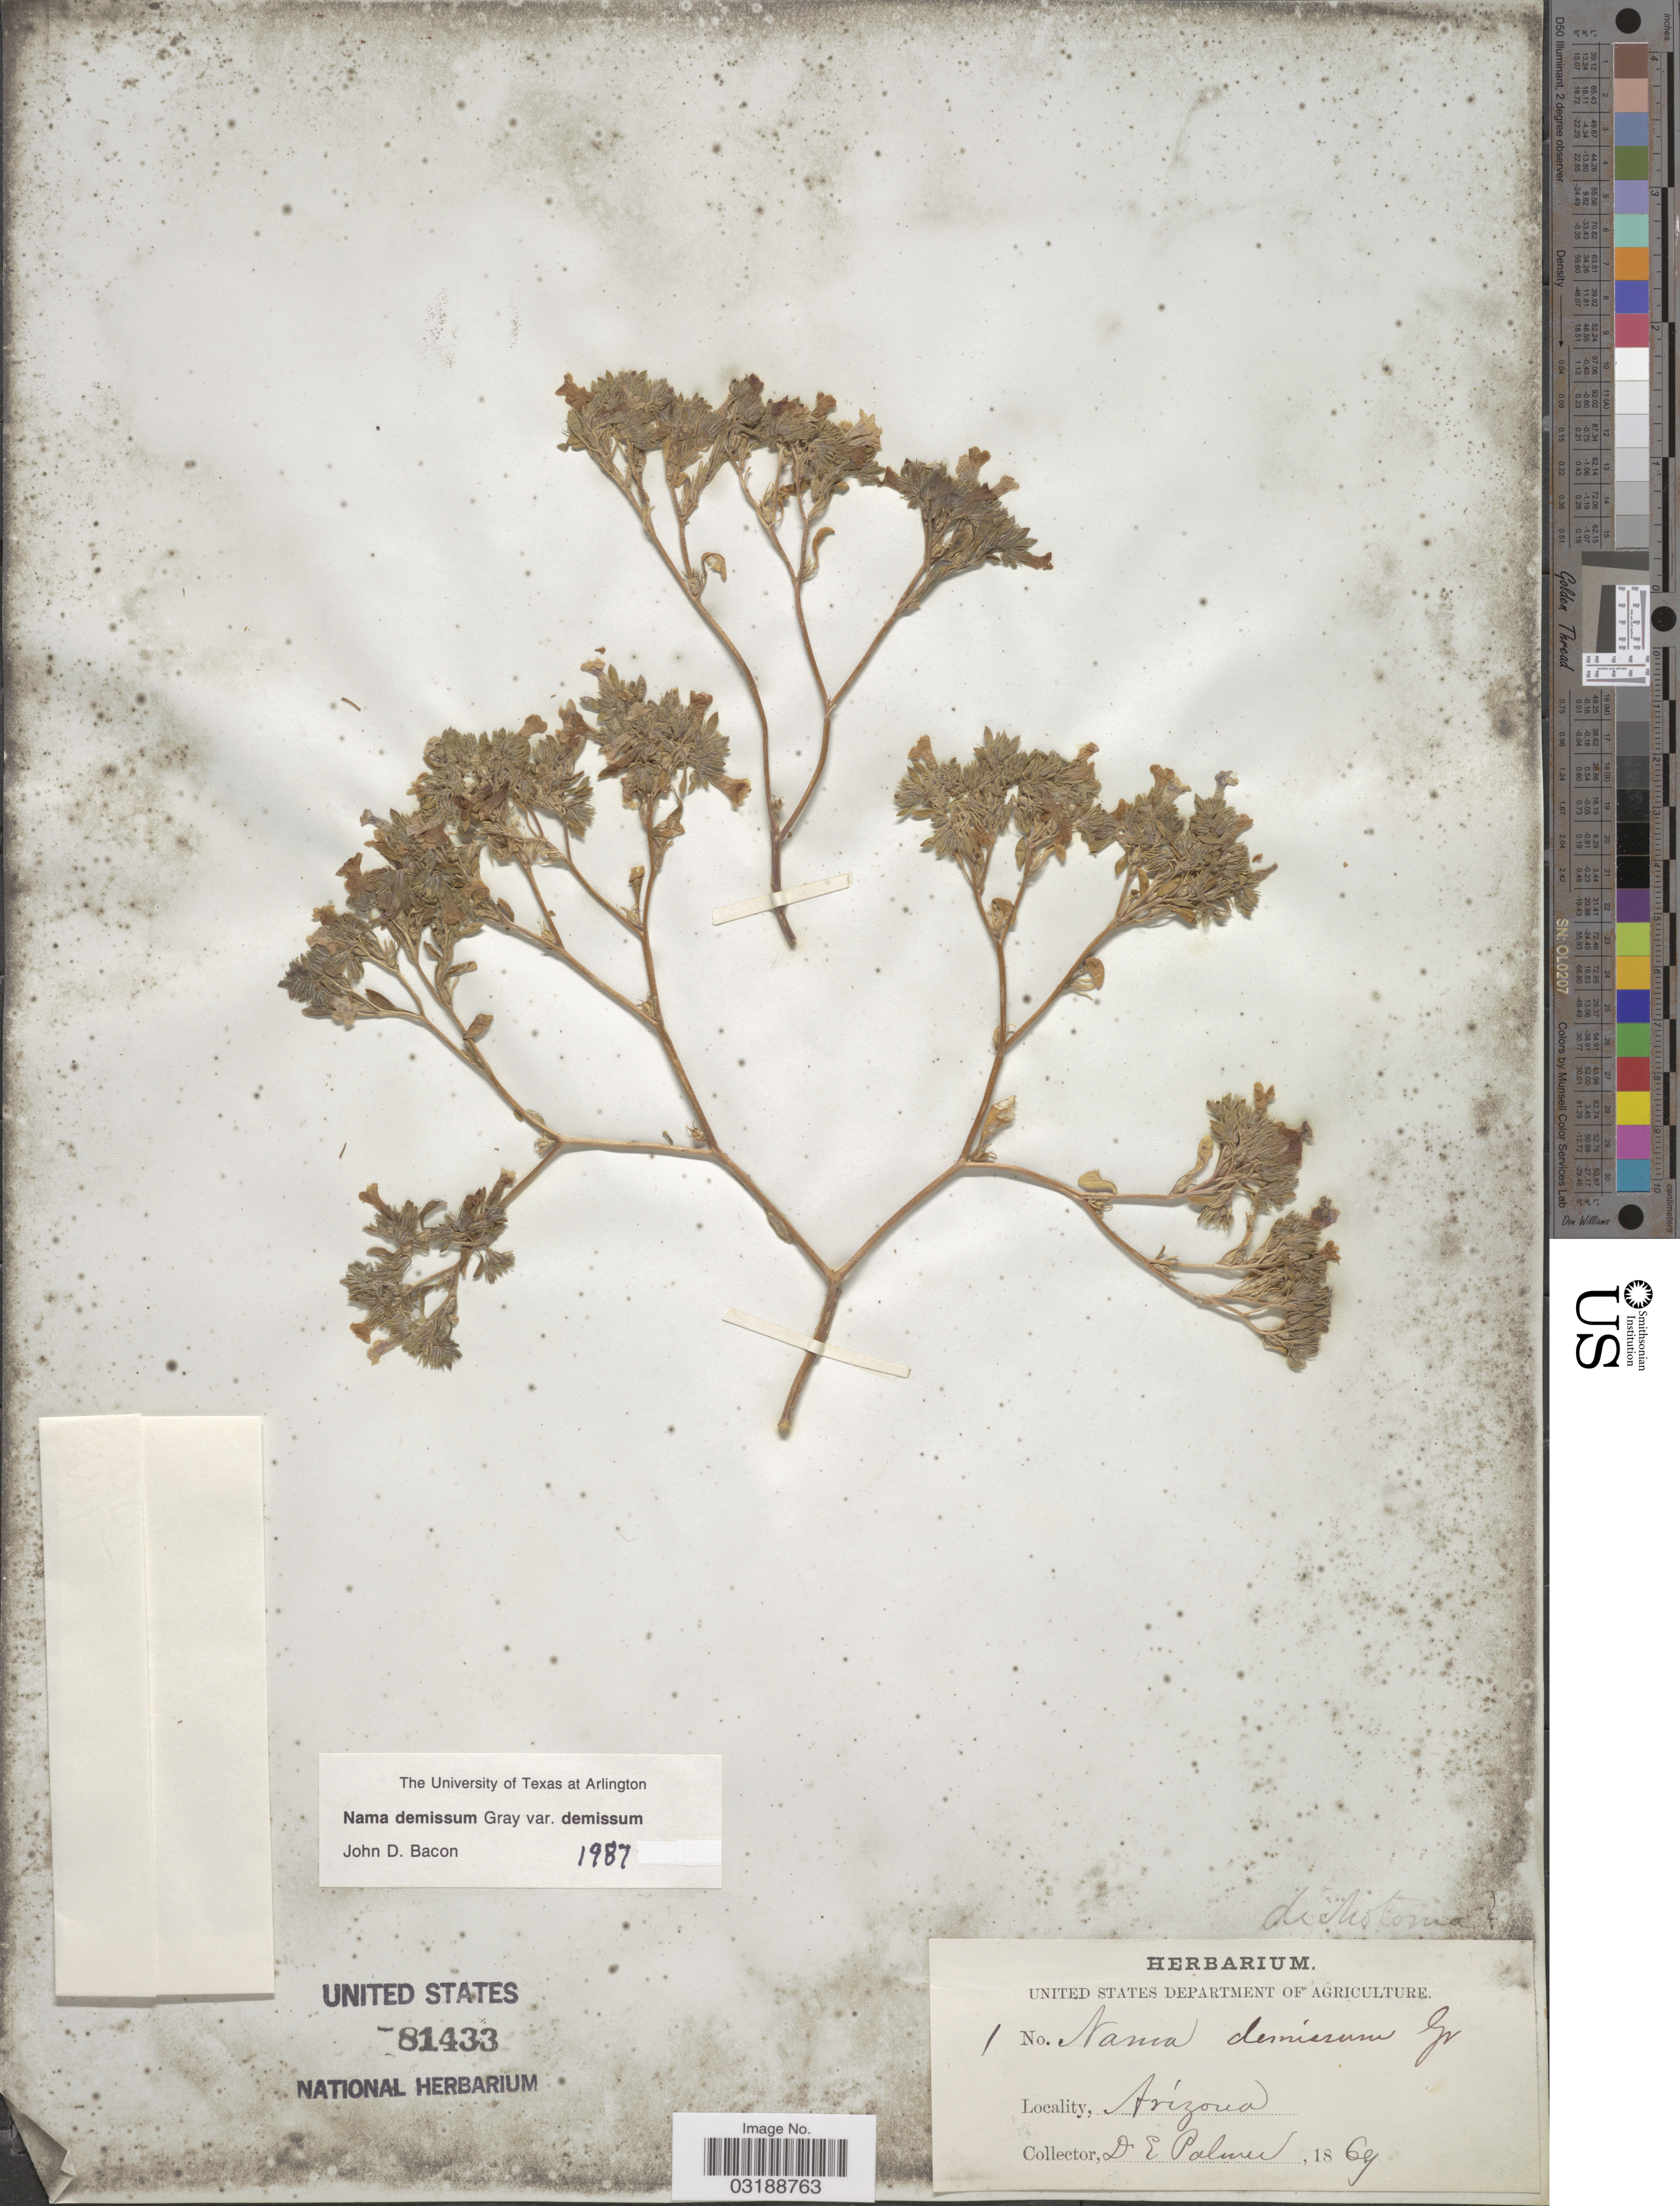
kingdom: Plantae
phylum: Tracheophyta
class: Magnoliopsida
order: Boraginales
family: Namaceae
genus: Nama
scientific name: Nama demissa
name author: A. Gray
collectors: E. Palmer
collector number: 1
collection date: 1869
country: United States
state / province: Arizona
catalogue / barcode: US 81433